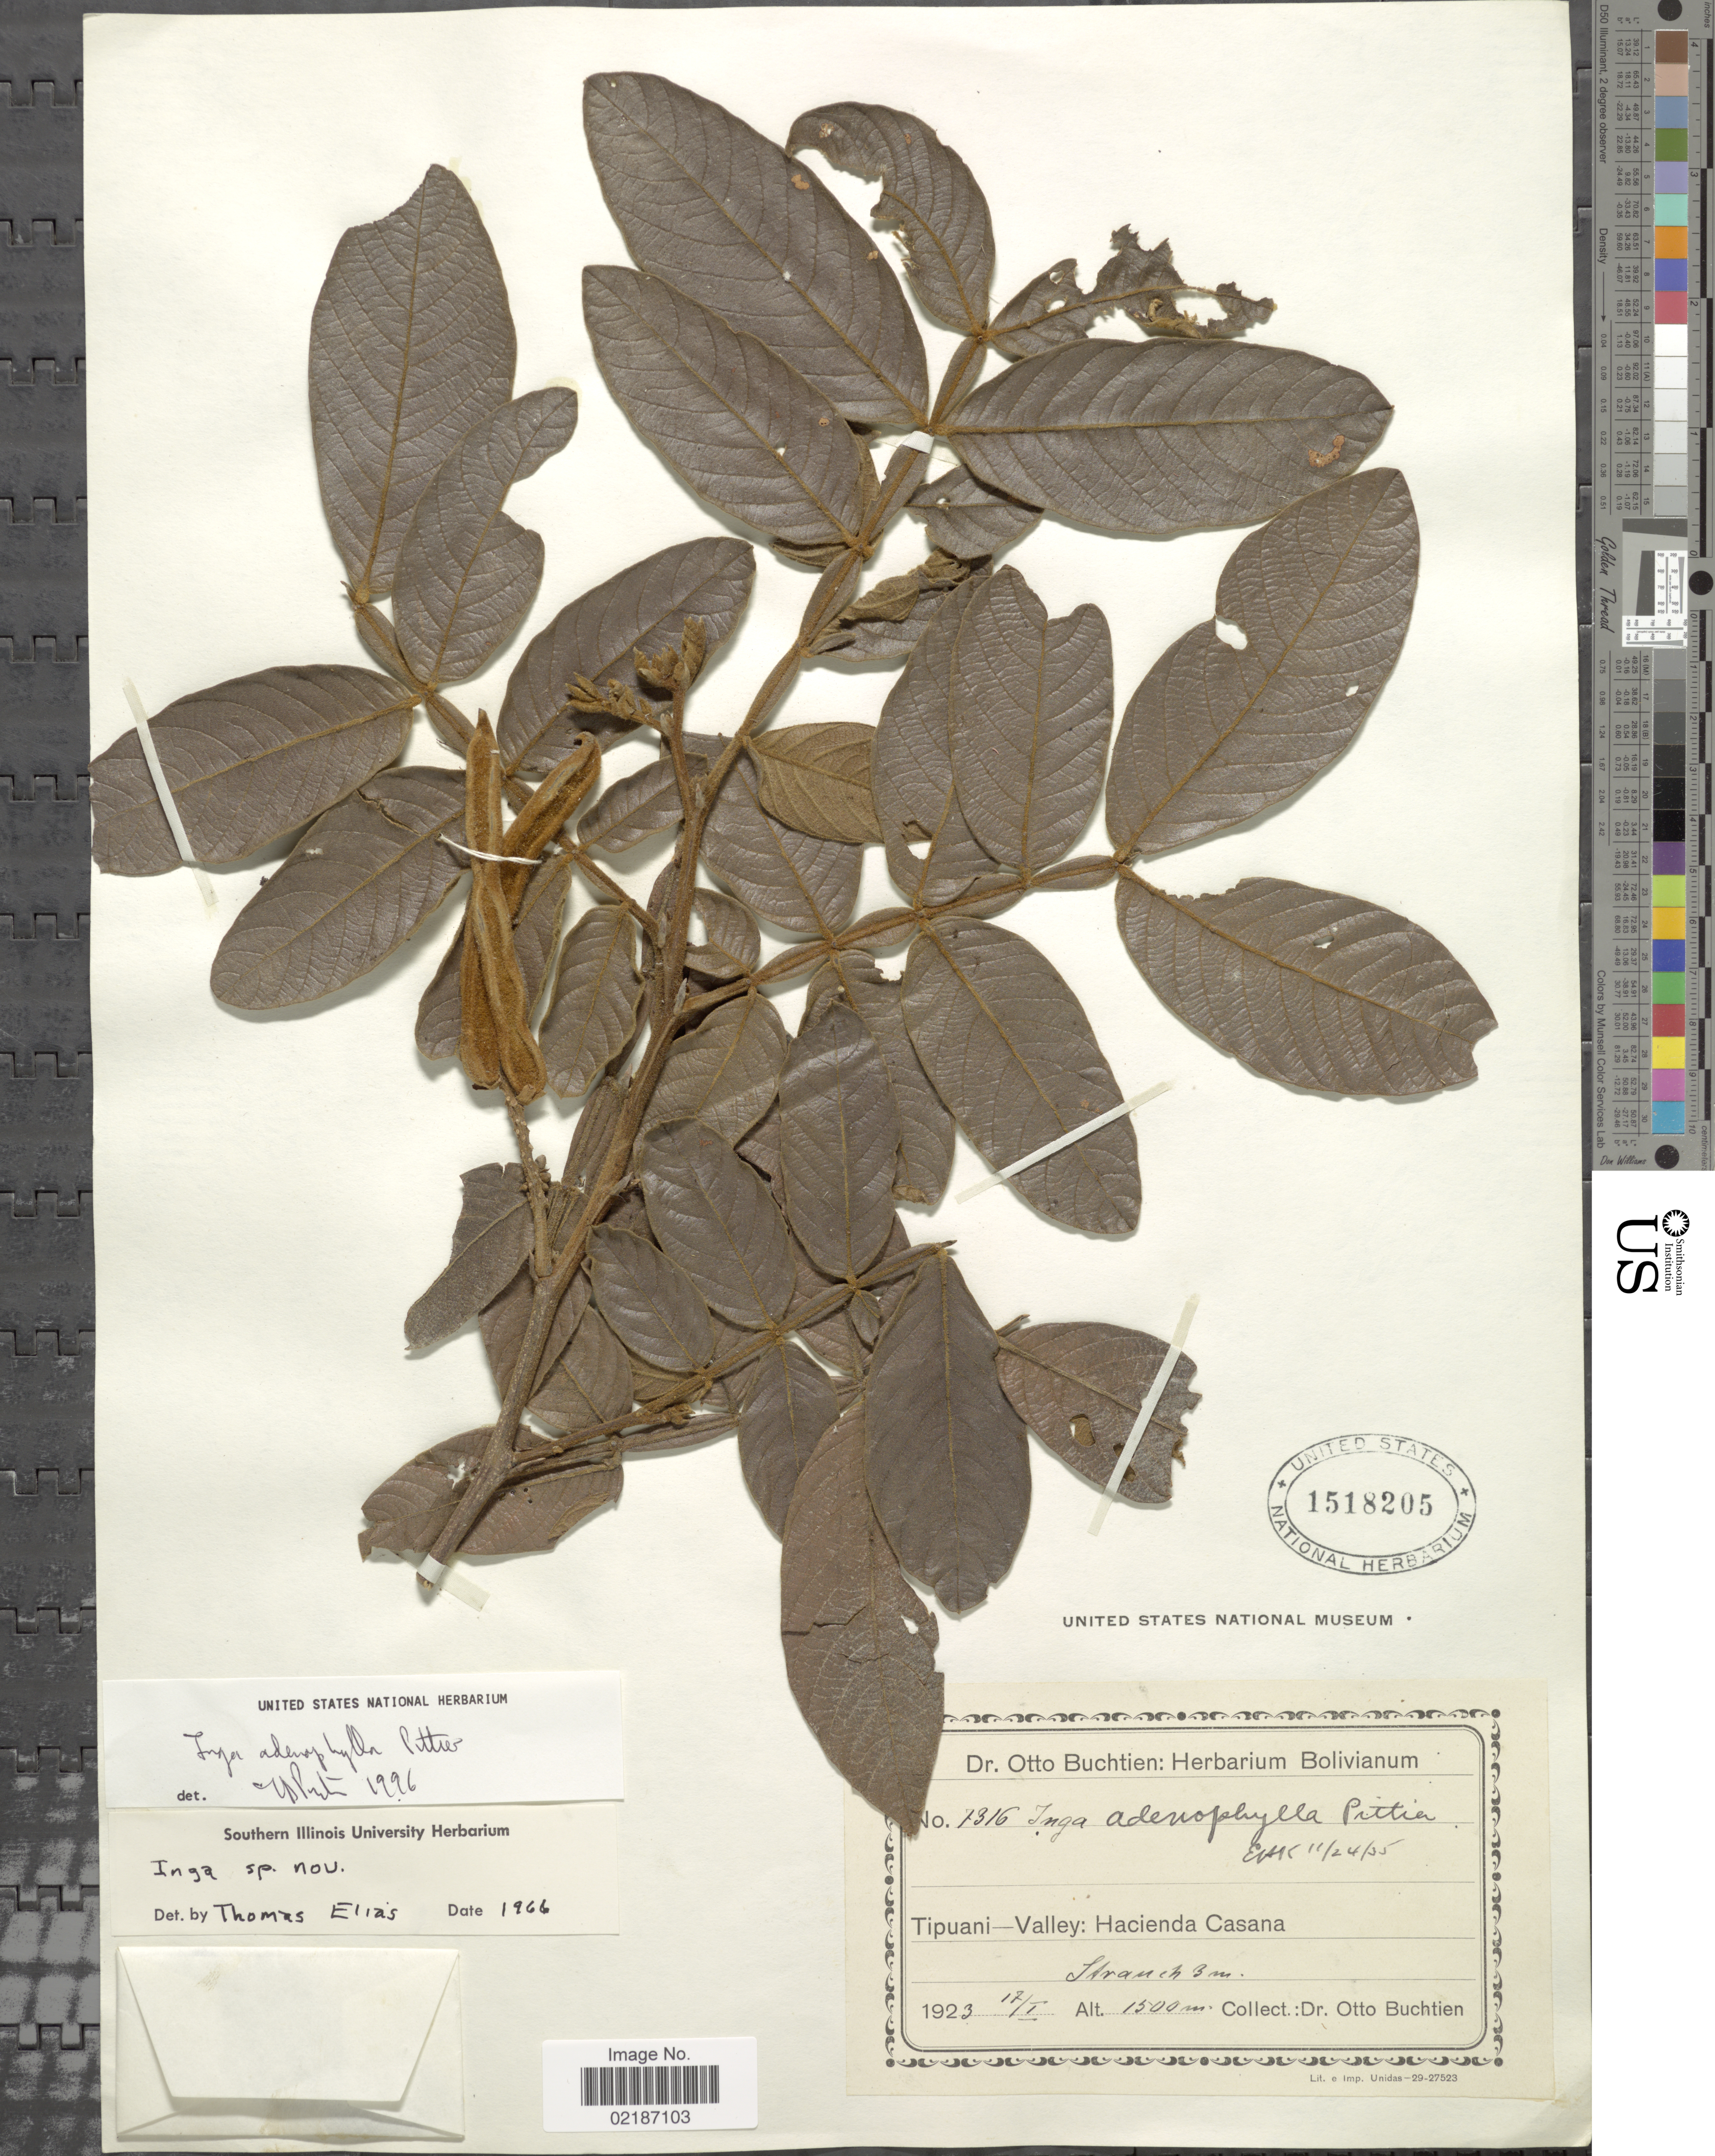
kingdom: Plantae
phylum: Tracheophyta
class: Magnoliopsida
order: Fabales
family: Fabaceae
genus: Inga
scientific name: Inga adenophylla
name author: Pittier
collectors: O. Buchtien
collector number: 7316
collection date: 1923-01-17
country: Bolivia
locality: Tipuani-Valley: Hacienda Casana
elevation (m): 1500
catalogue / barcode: US 1518205